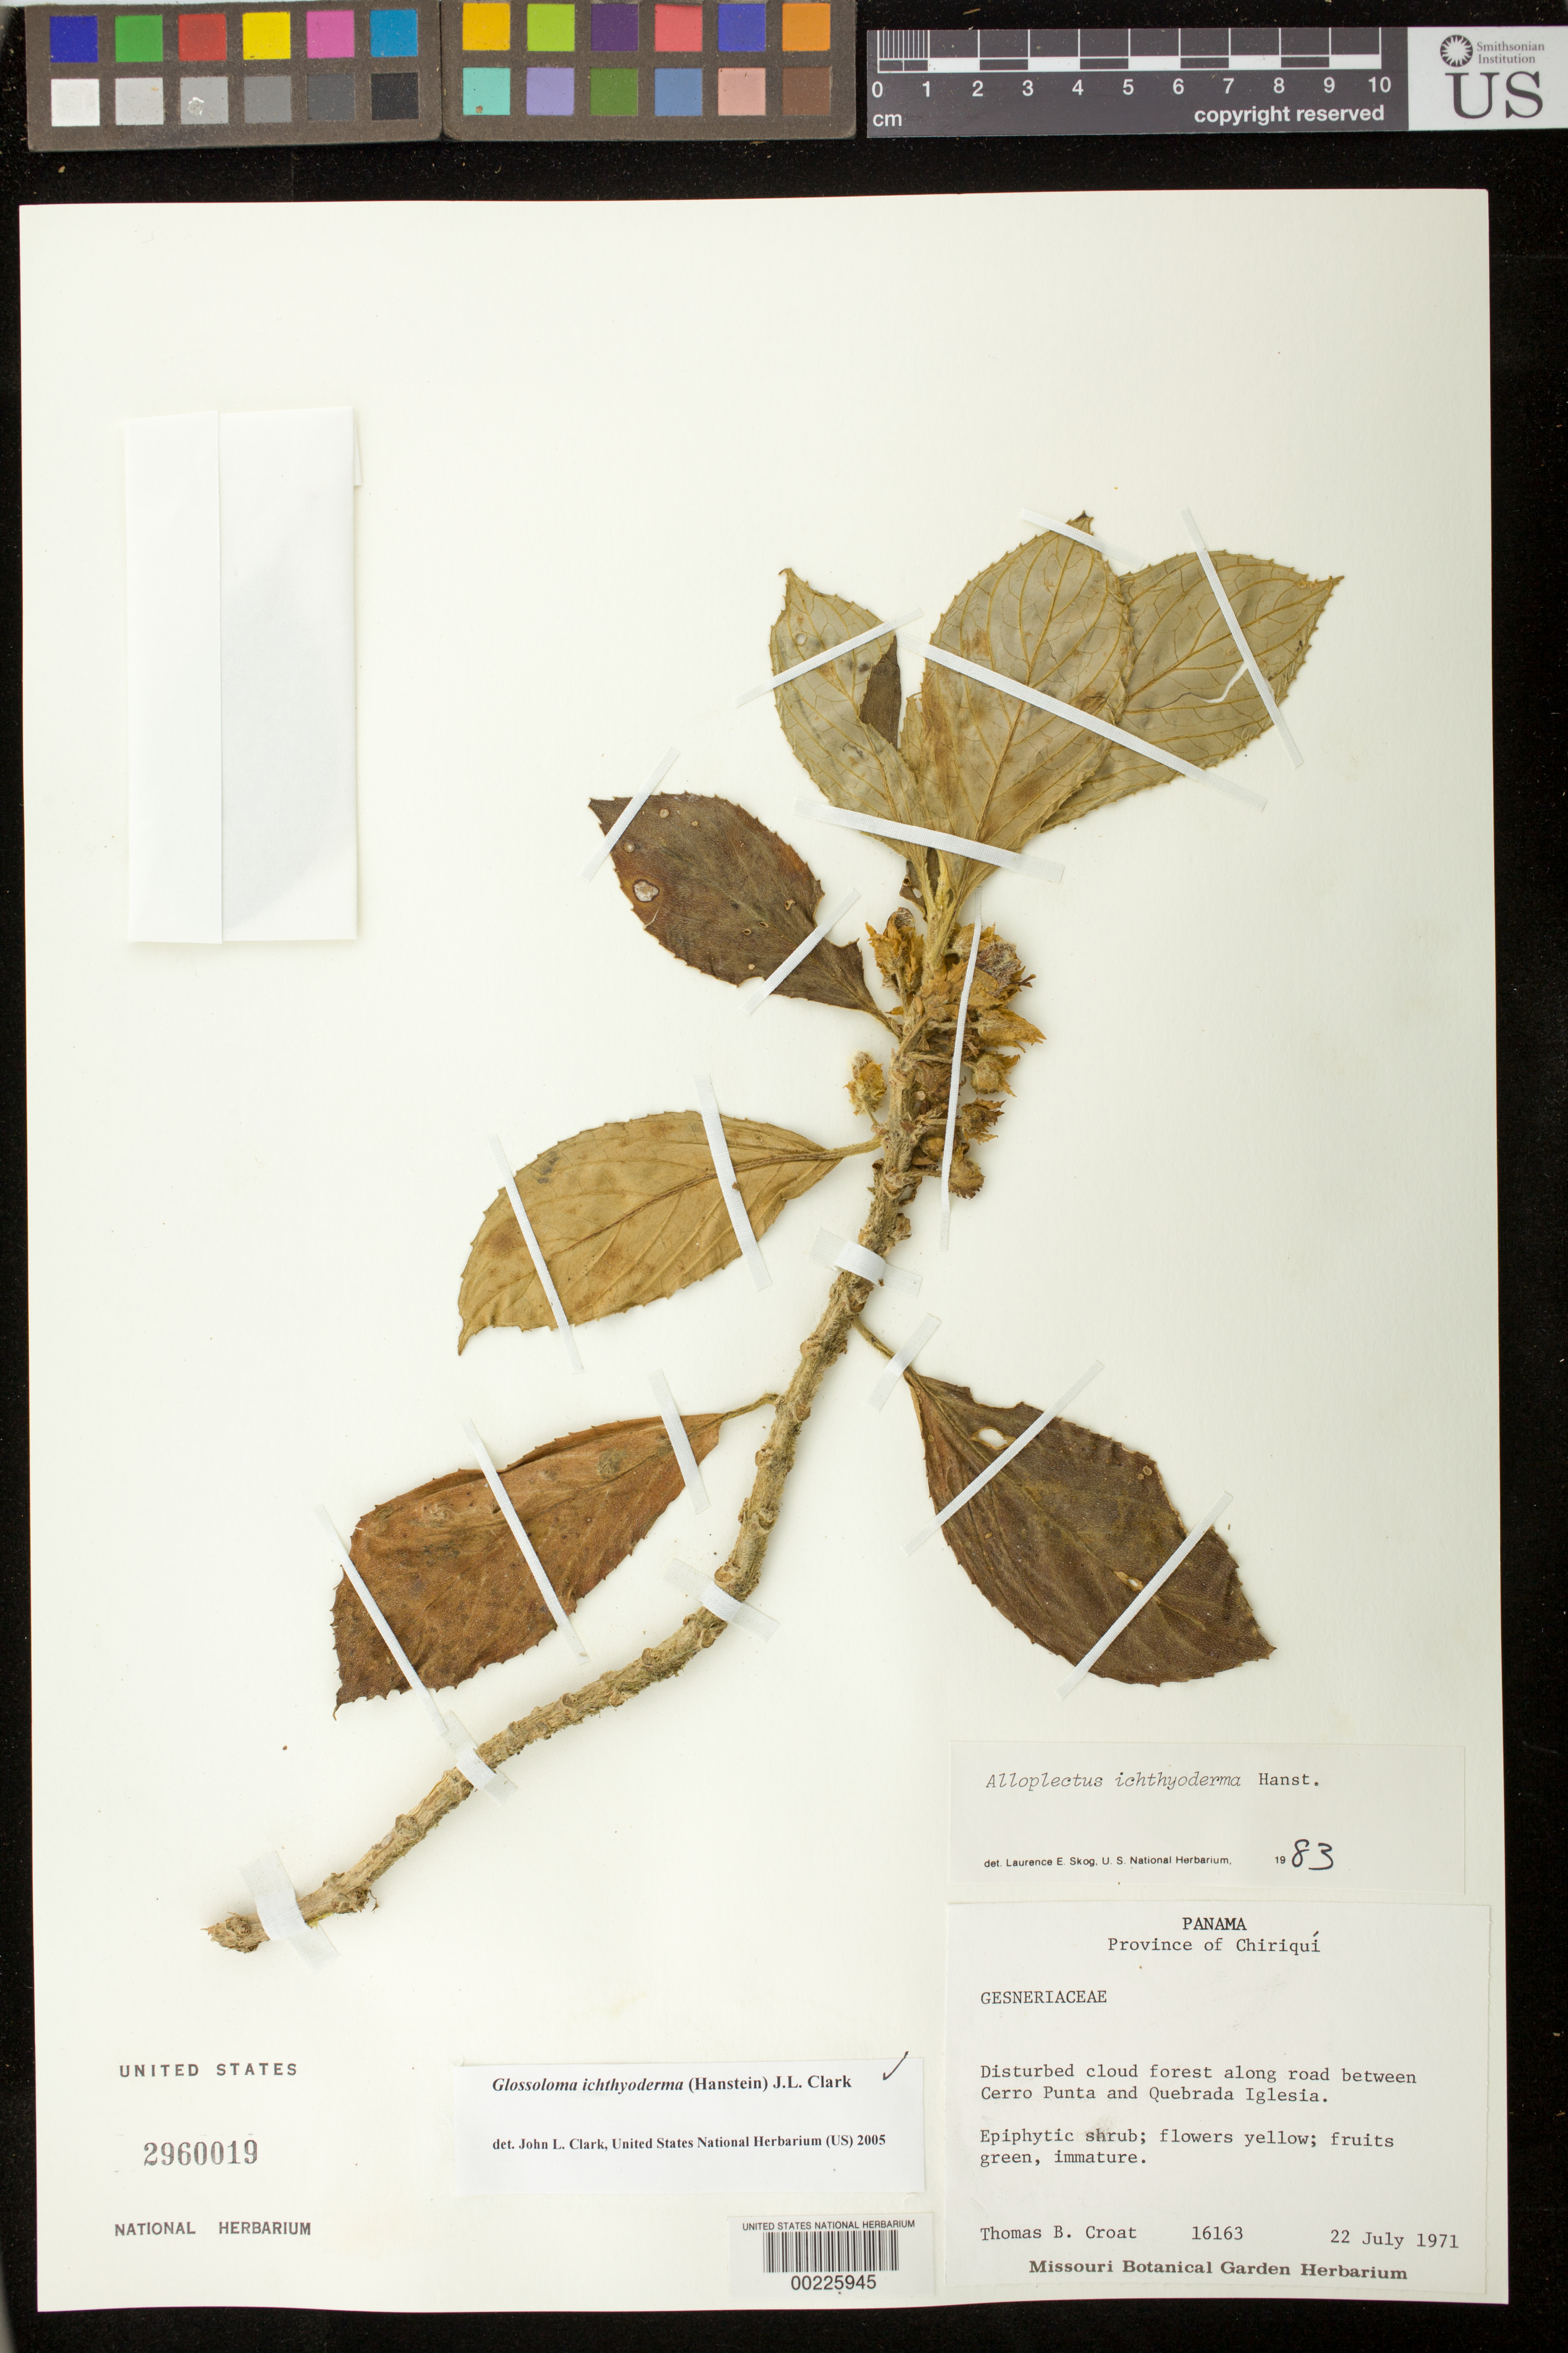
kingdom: Plantae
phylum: Tracheophyta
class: Magnoliopsida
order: Lamiales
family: Gesneriaceae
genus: Glossoloma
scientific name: Glossoloma ichthyoderma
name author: (Hanst.) J.L. Clark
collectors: T. B. Croat & D. M. Porter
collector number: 16163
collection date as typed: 22 Jul 1971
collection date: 1971-07-22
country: Panama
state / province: Chiriquí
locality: Along road between Cerro Punta and Quebrada Iglesia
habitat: Disturbed cloud forest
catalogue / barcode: US 2960019